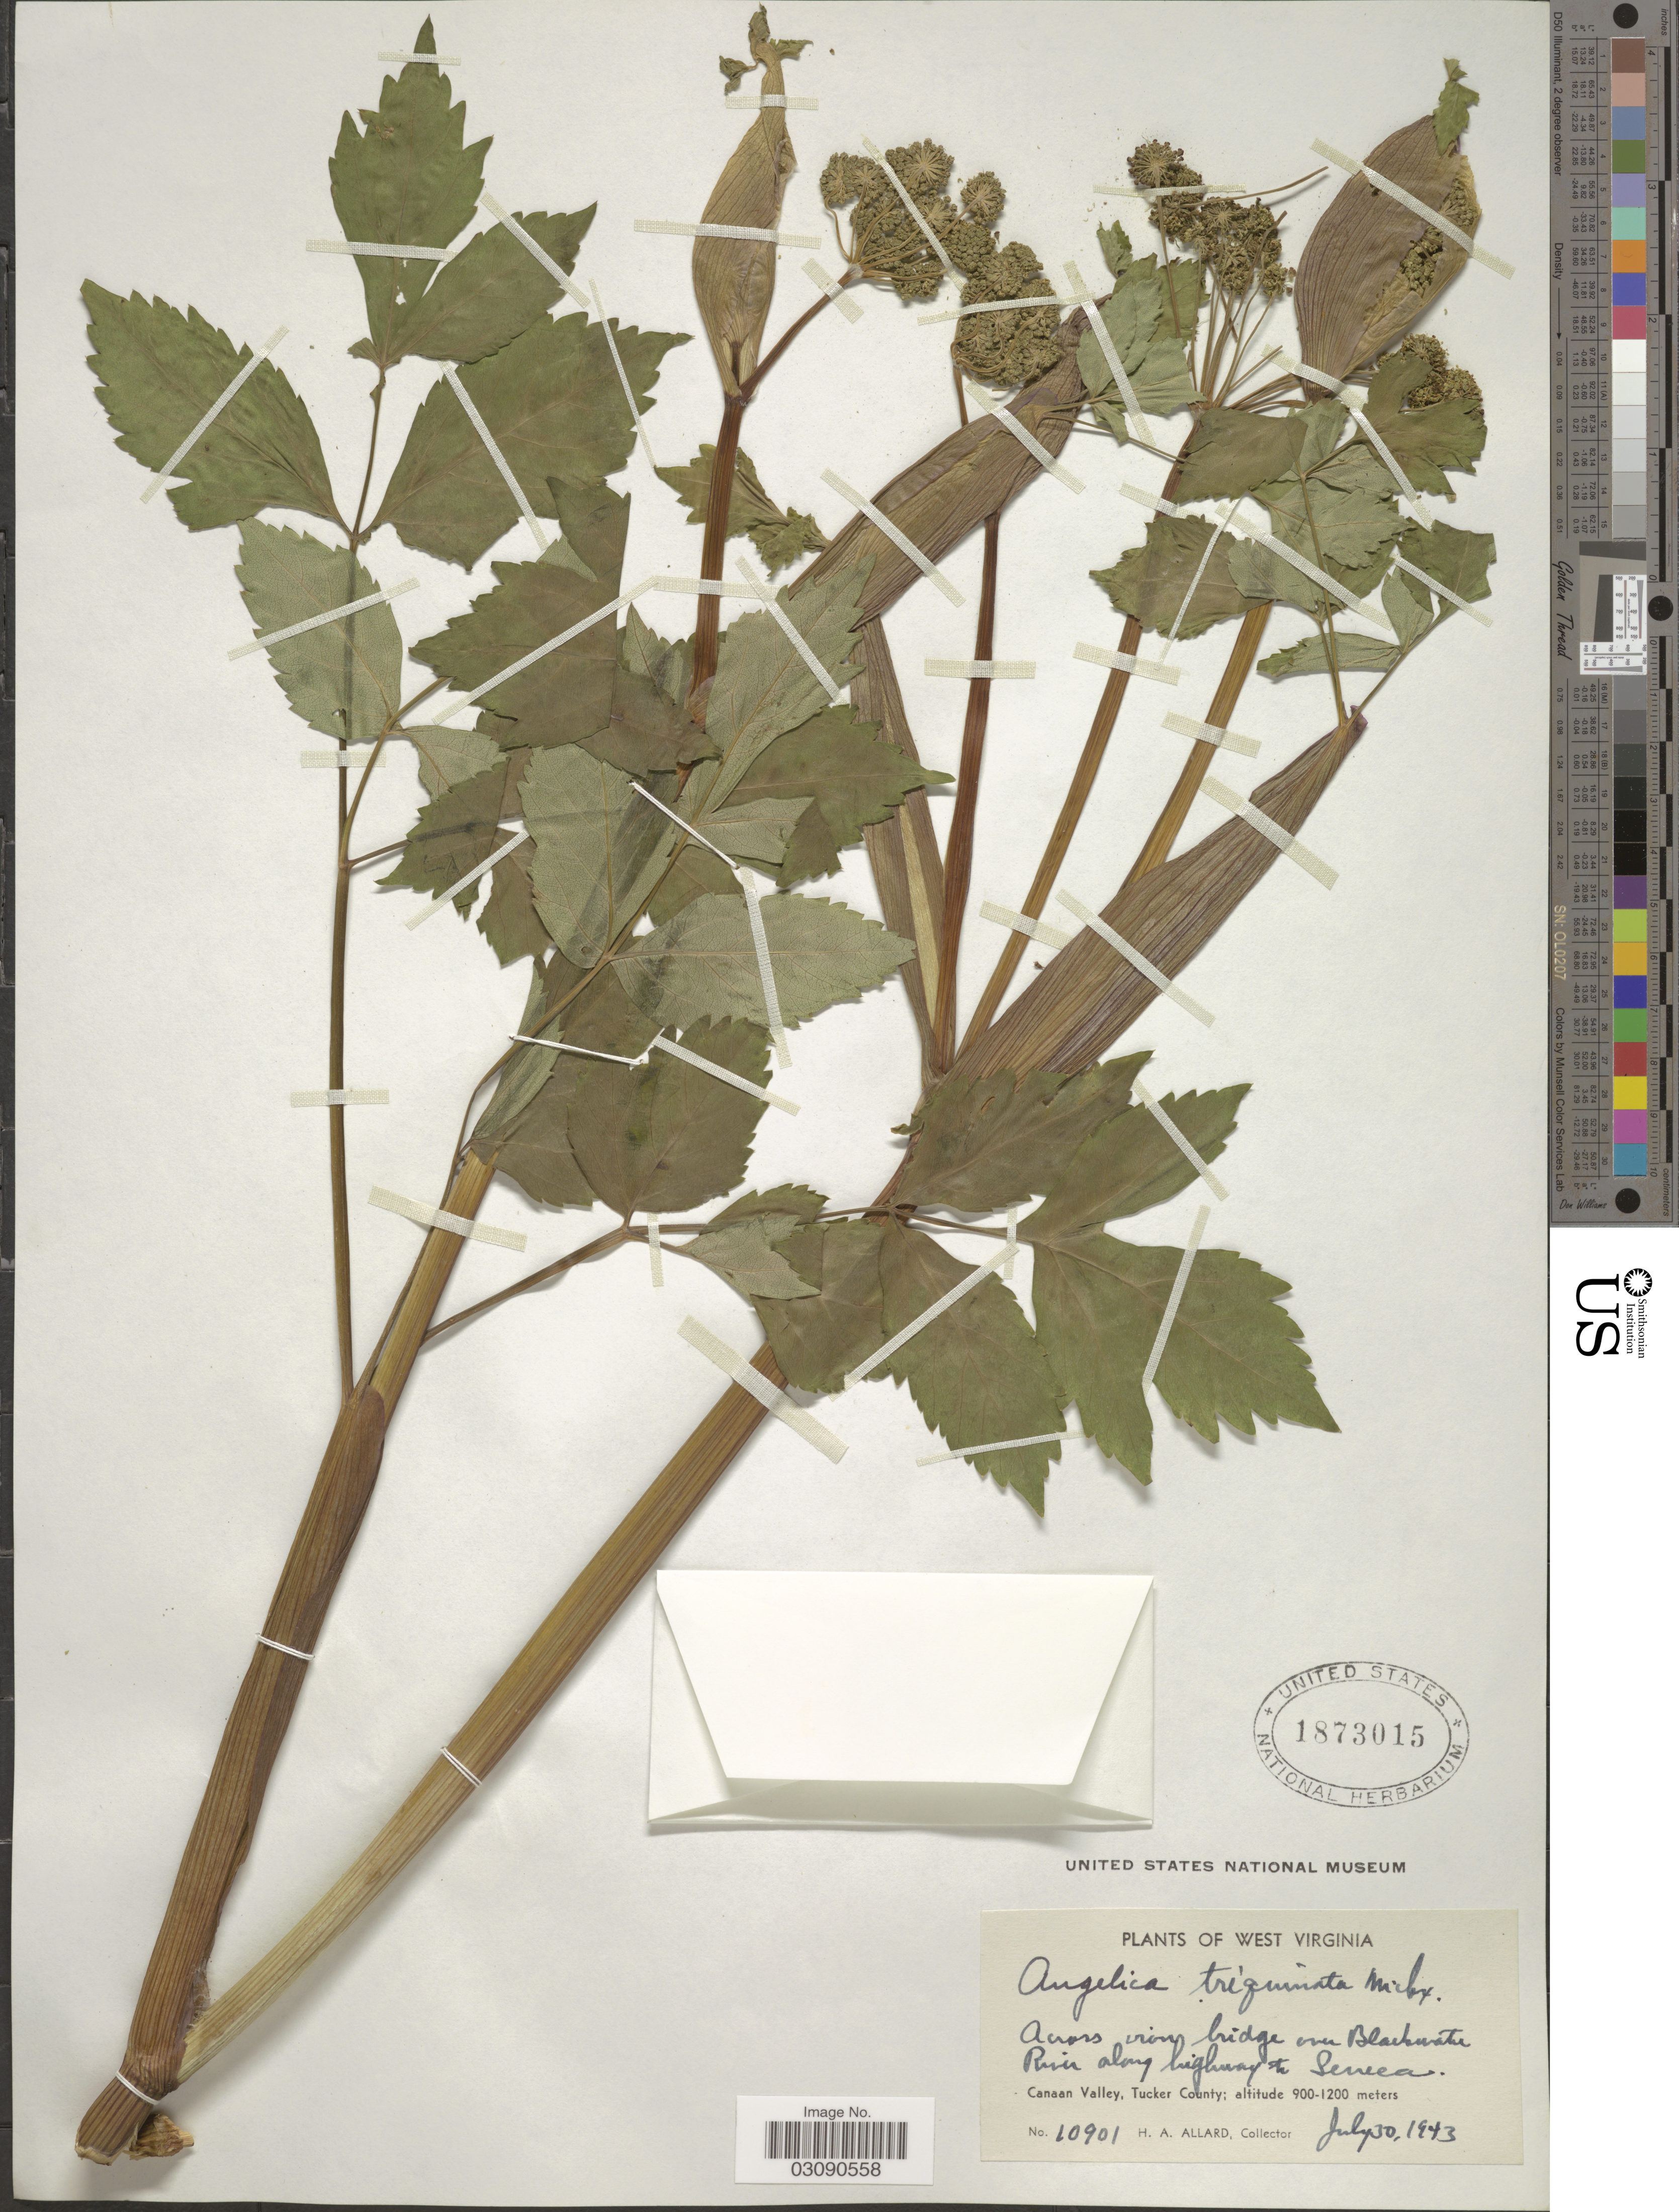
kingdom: Plantae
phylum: Tracheophyta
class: Magnoliopsida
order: Apiales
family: Apiaceae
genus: Angelica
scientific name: Angelica triquinata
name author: Michx.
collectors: H. A. Allard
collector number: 10901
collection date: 1943-07-30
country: United States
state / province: West Virginia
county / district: Tucker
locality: Across iron bridge over Blackwater River along highway Seneca. Canaan Valley, Tucker County.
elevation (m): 900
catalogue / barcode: US 1873015